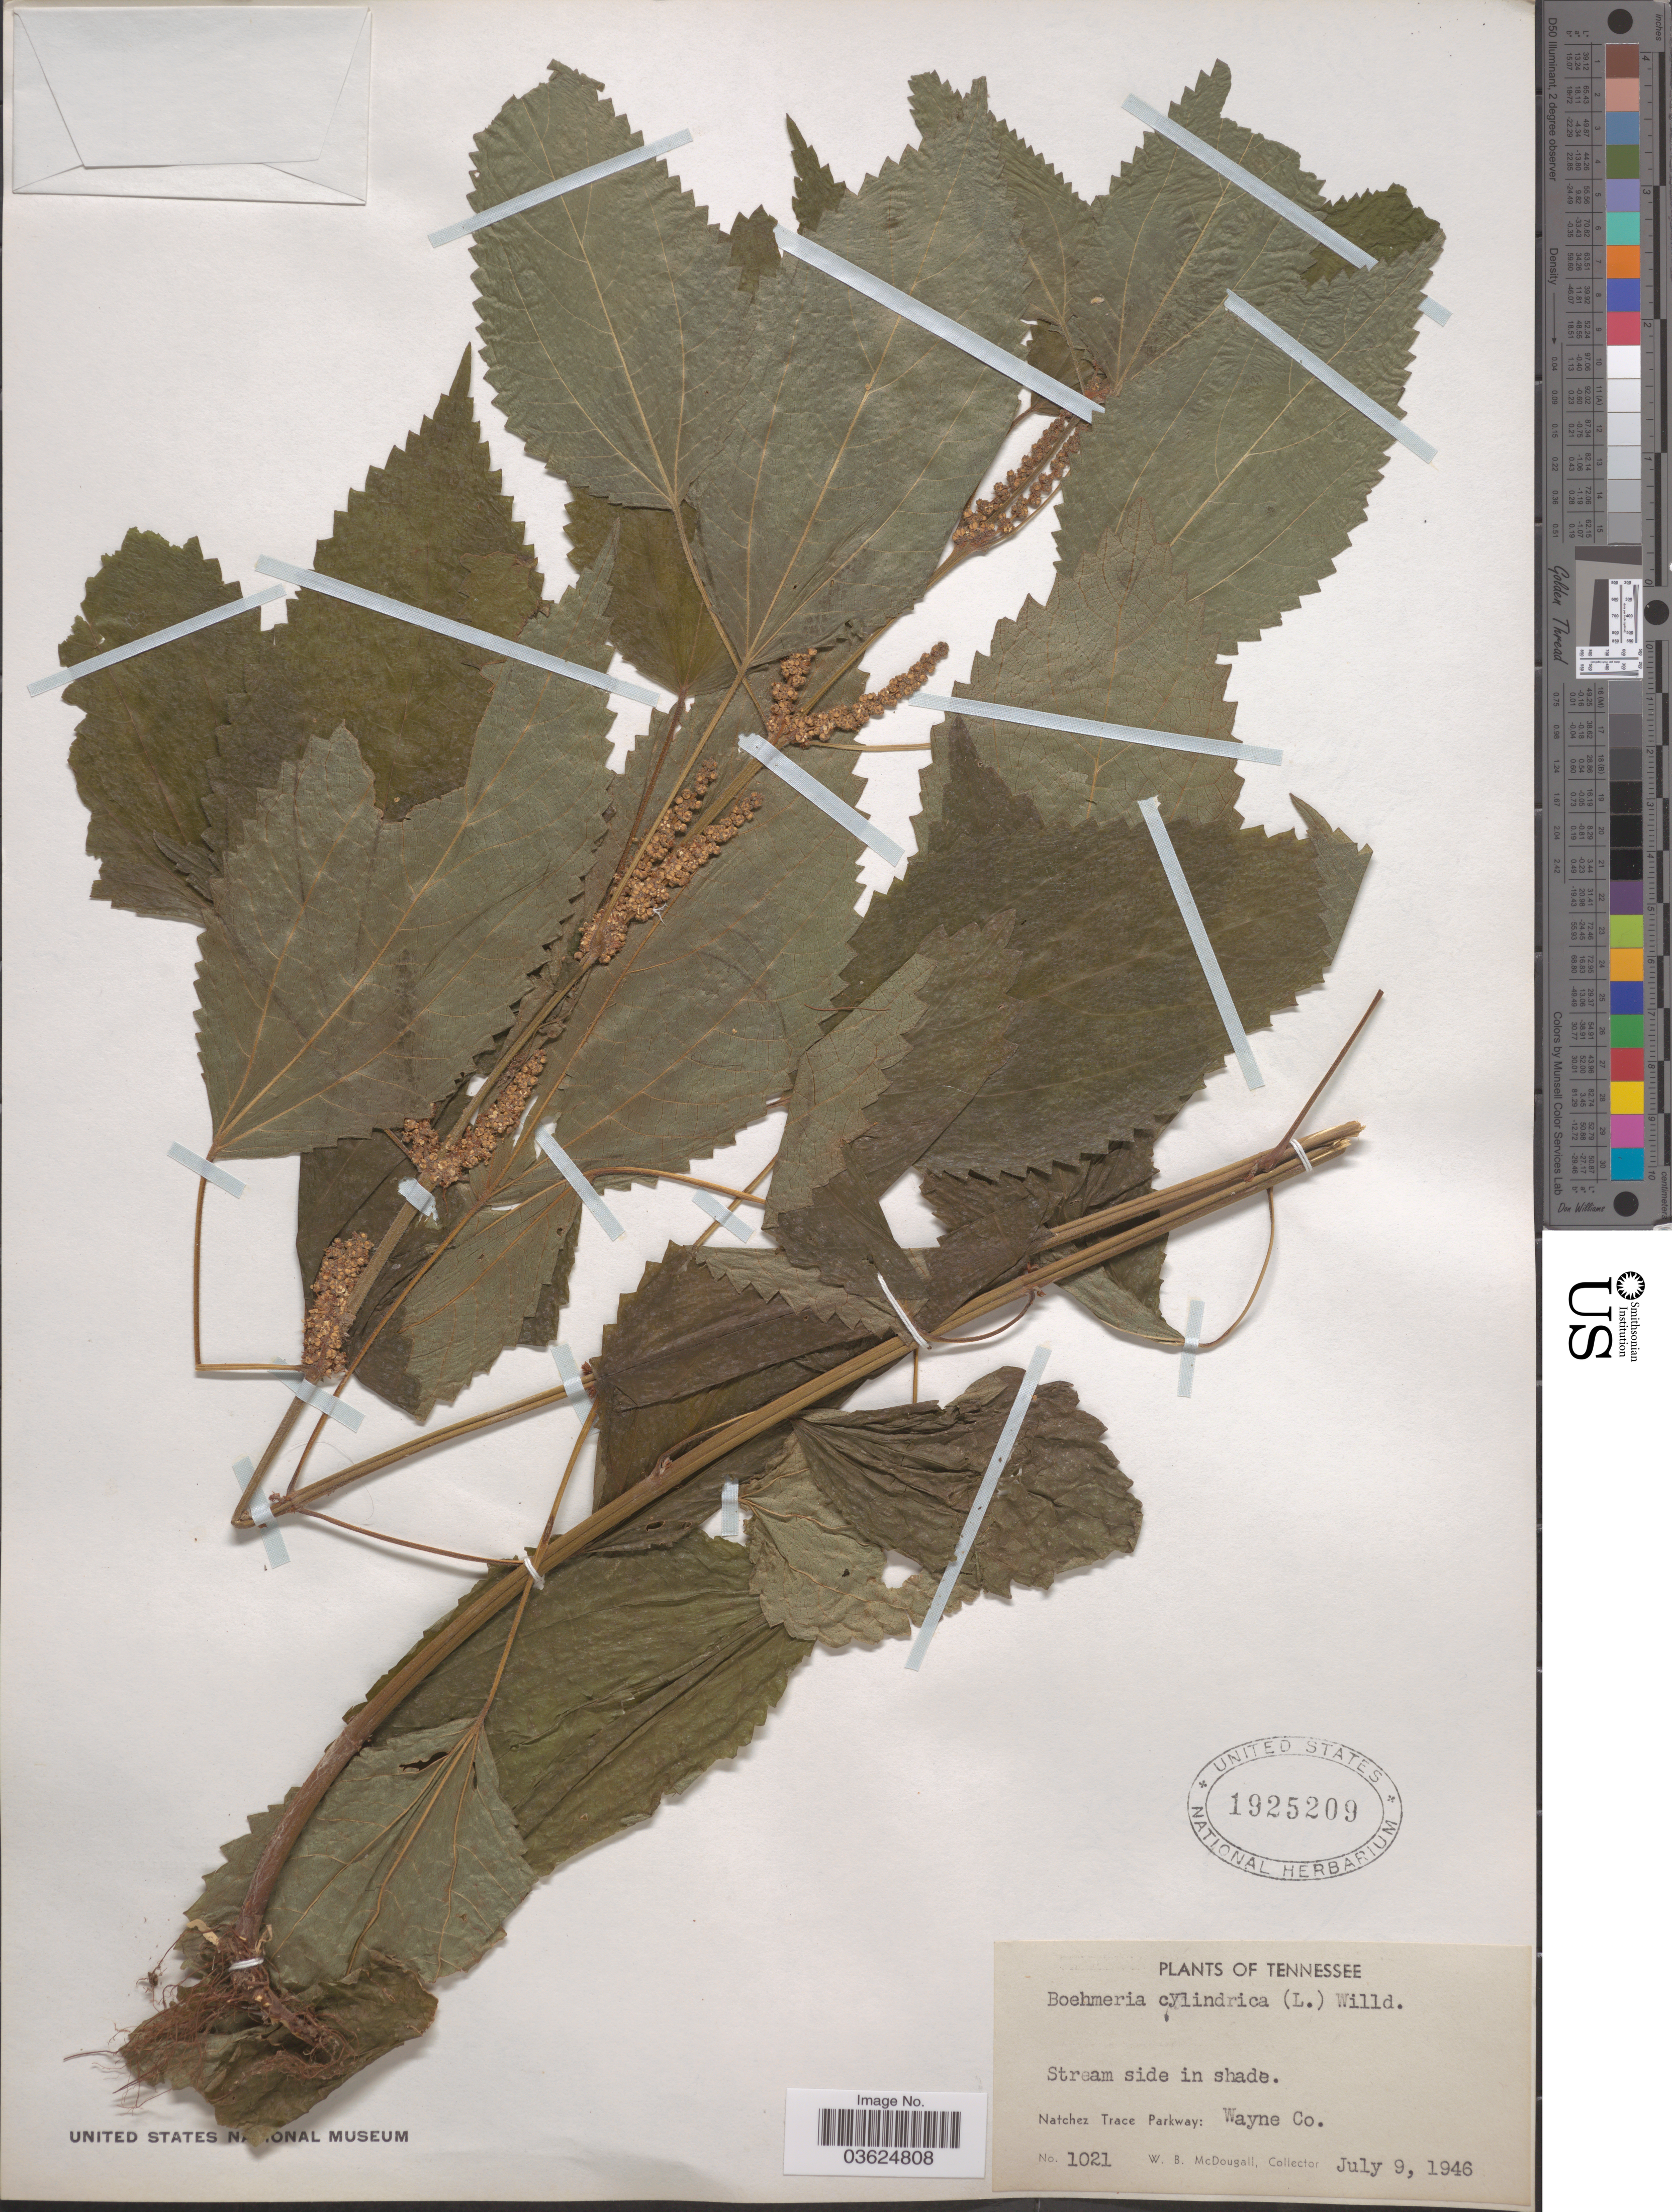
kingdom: Plantae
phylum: Tracheophyta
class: Magnoliopsida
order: Rosales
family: Urticaceae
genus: Boehmeria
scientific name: Boehmeria cylindrica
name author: (L.) Sw.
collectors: W. B. McDougall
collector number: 1021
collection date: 1946-07-09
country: United States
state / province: Tennessee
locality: Natchez Trace Parkway: Wayne Co.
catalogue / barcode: US 1925209